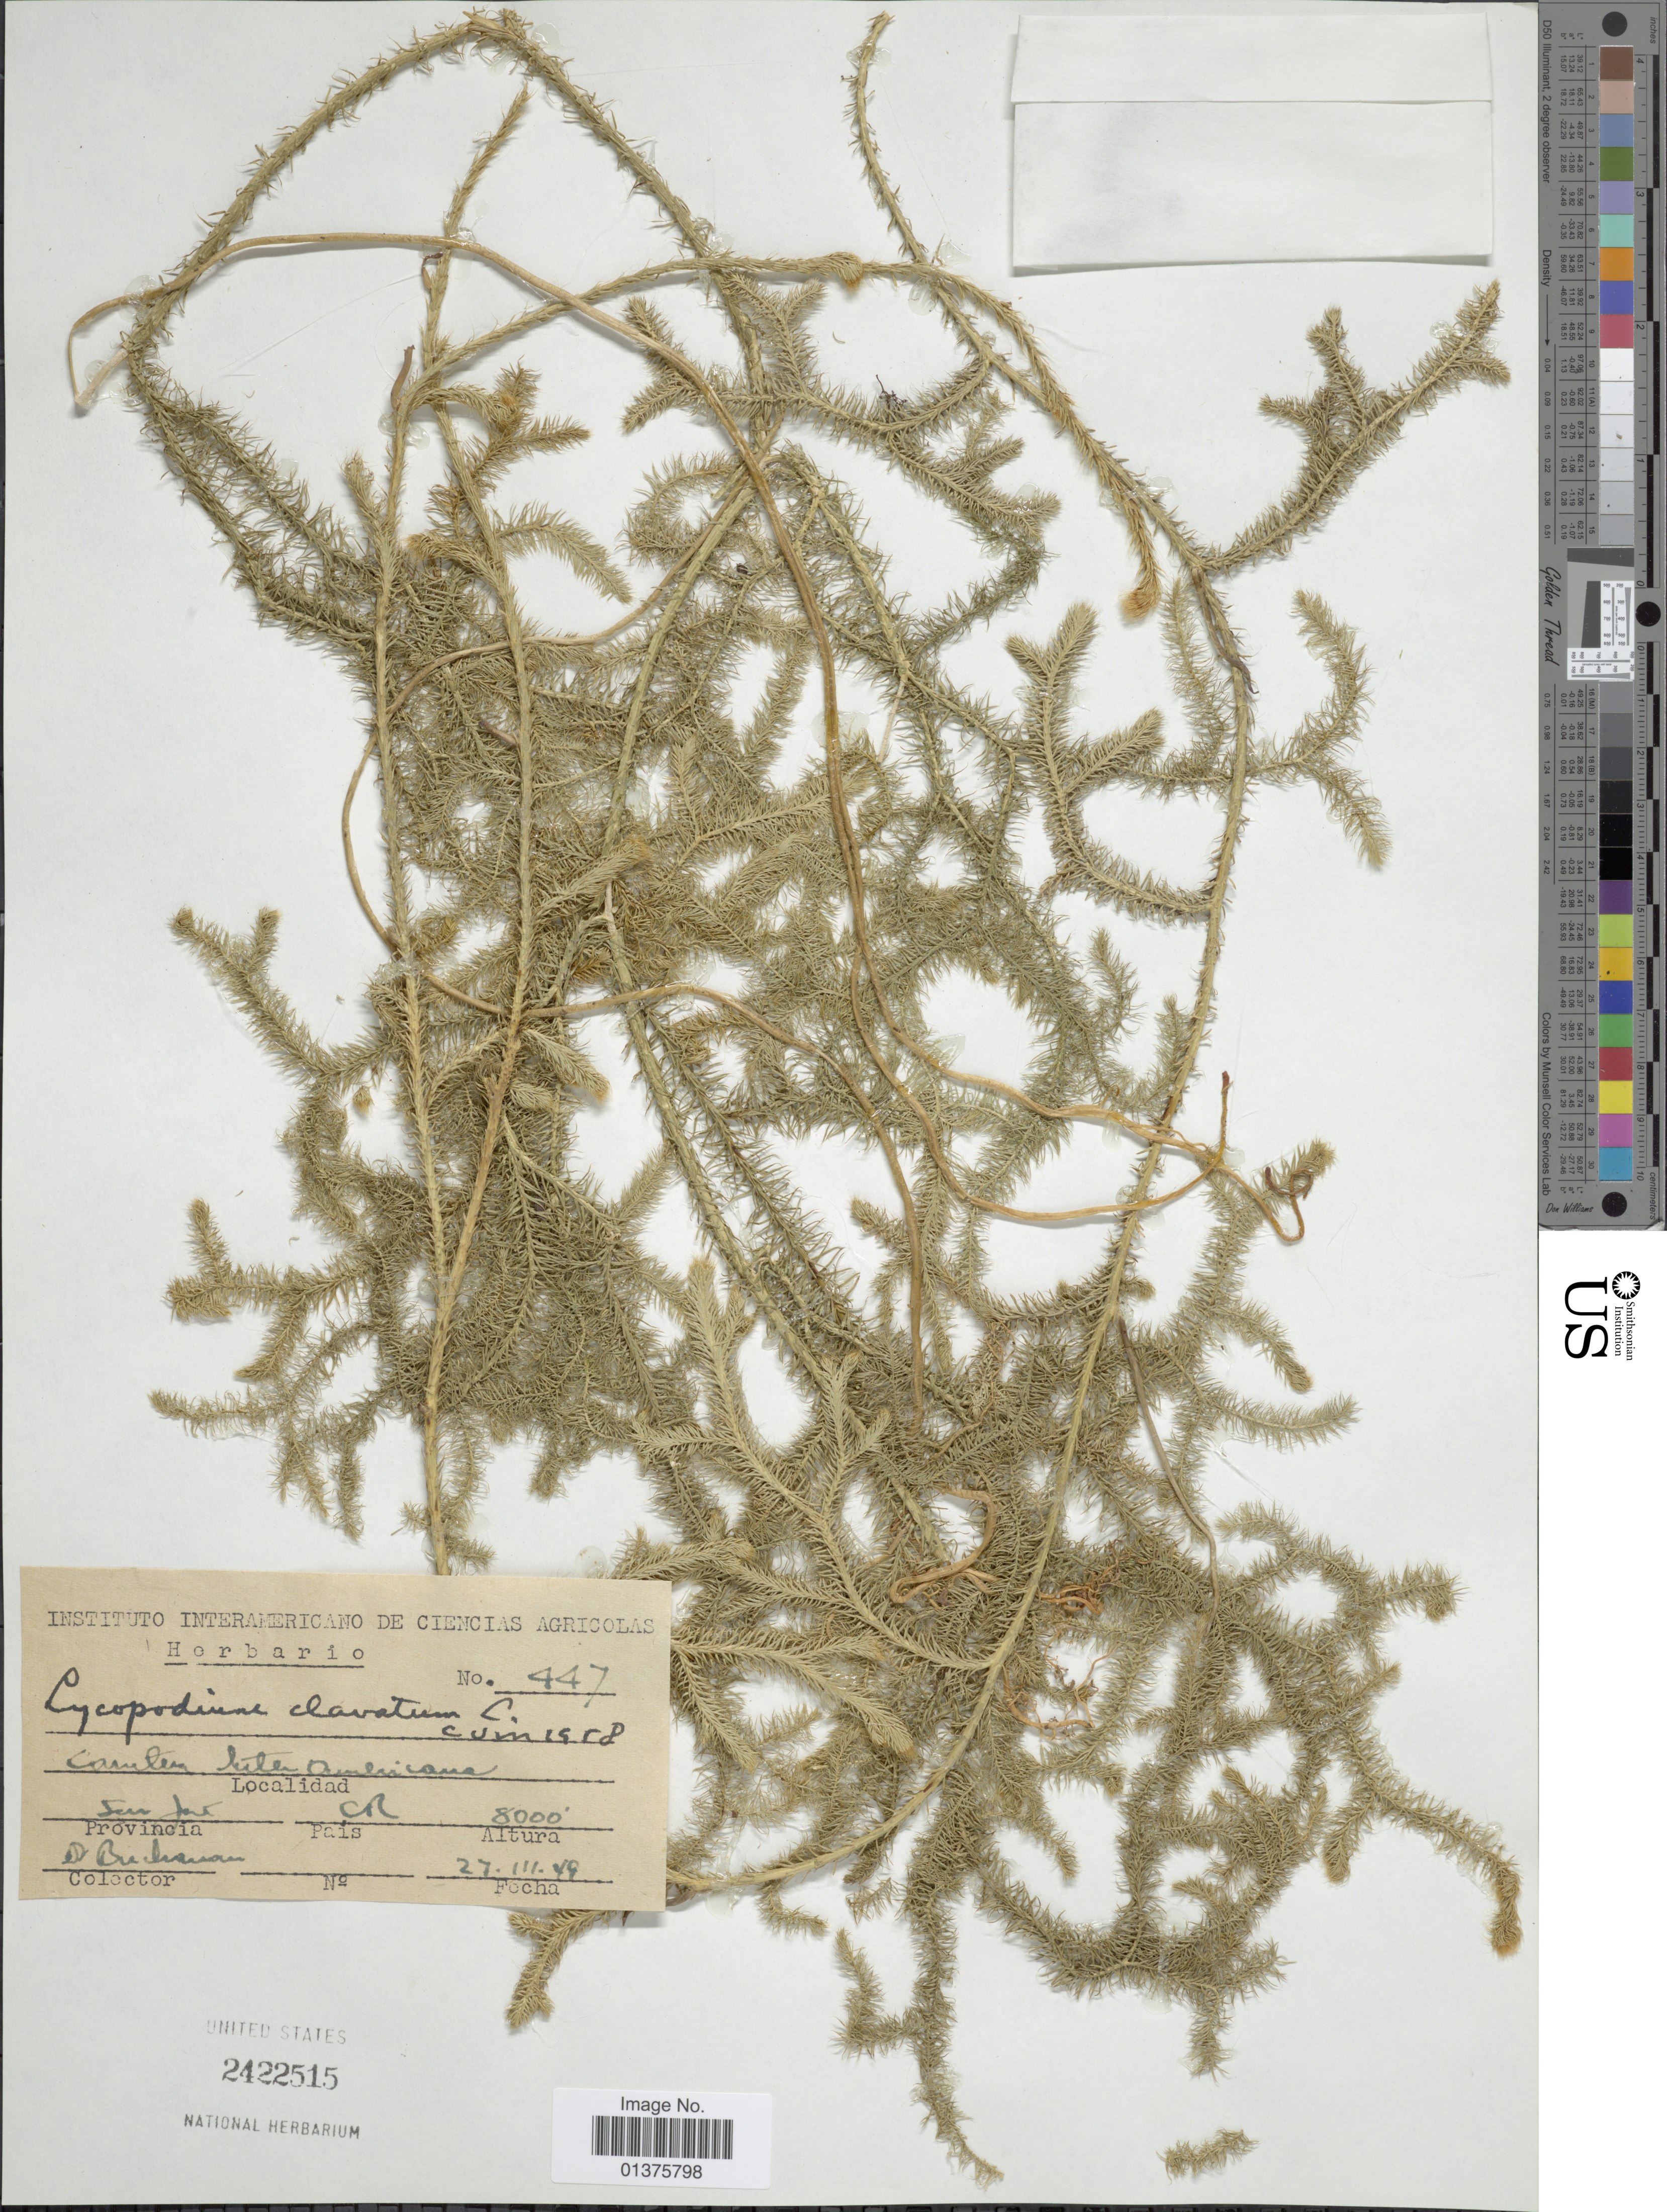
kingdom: Plantae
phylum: Tracheophyta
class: Lycopodiopsida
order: Lycopodiales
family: Lycopodiaceae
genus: Lycopodium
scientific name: Lycopodium clavatum var. aristatum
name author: (Humb. & Bonpl. ex Willd.) Spring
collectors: -. Buchanan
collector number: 447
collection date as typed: Transcribed d/m/y: 27/3/49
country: Costa Rica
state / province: San José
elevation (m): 8000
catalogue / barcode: US 2422515